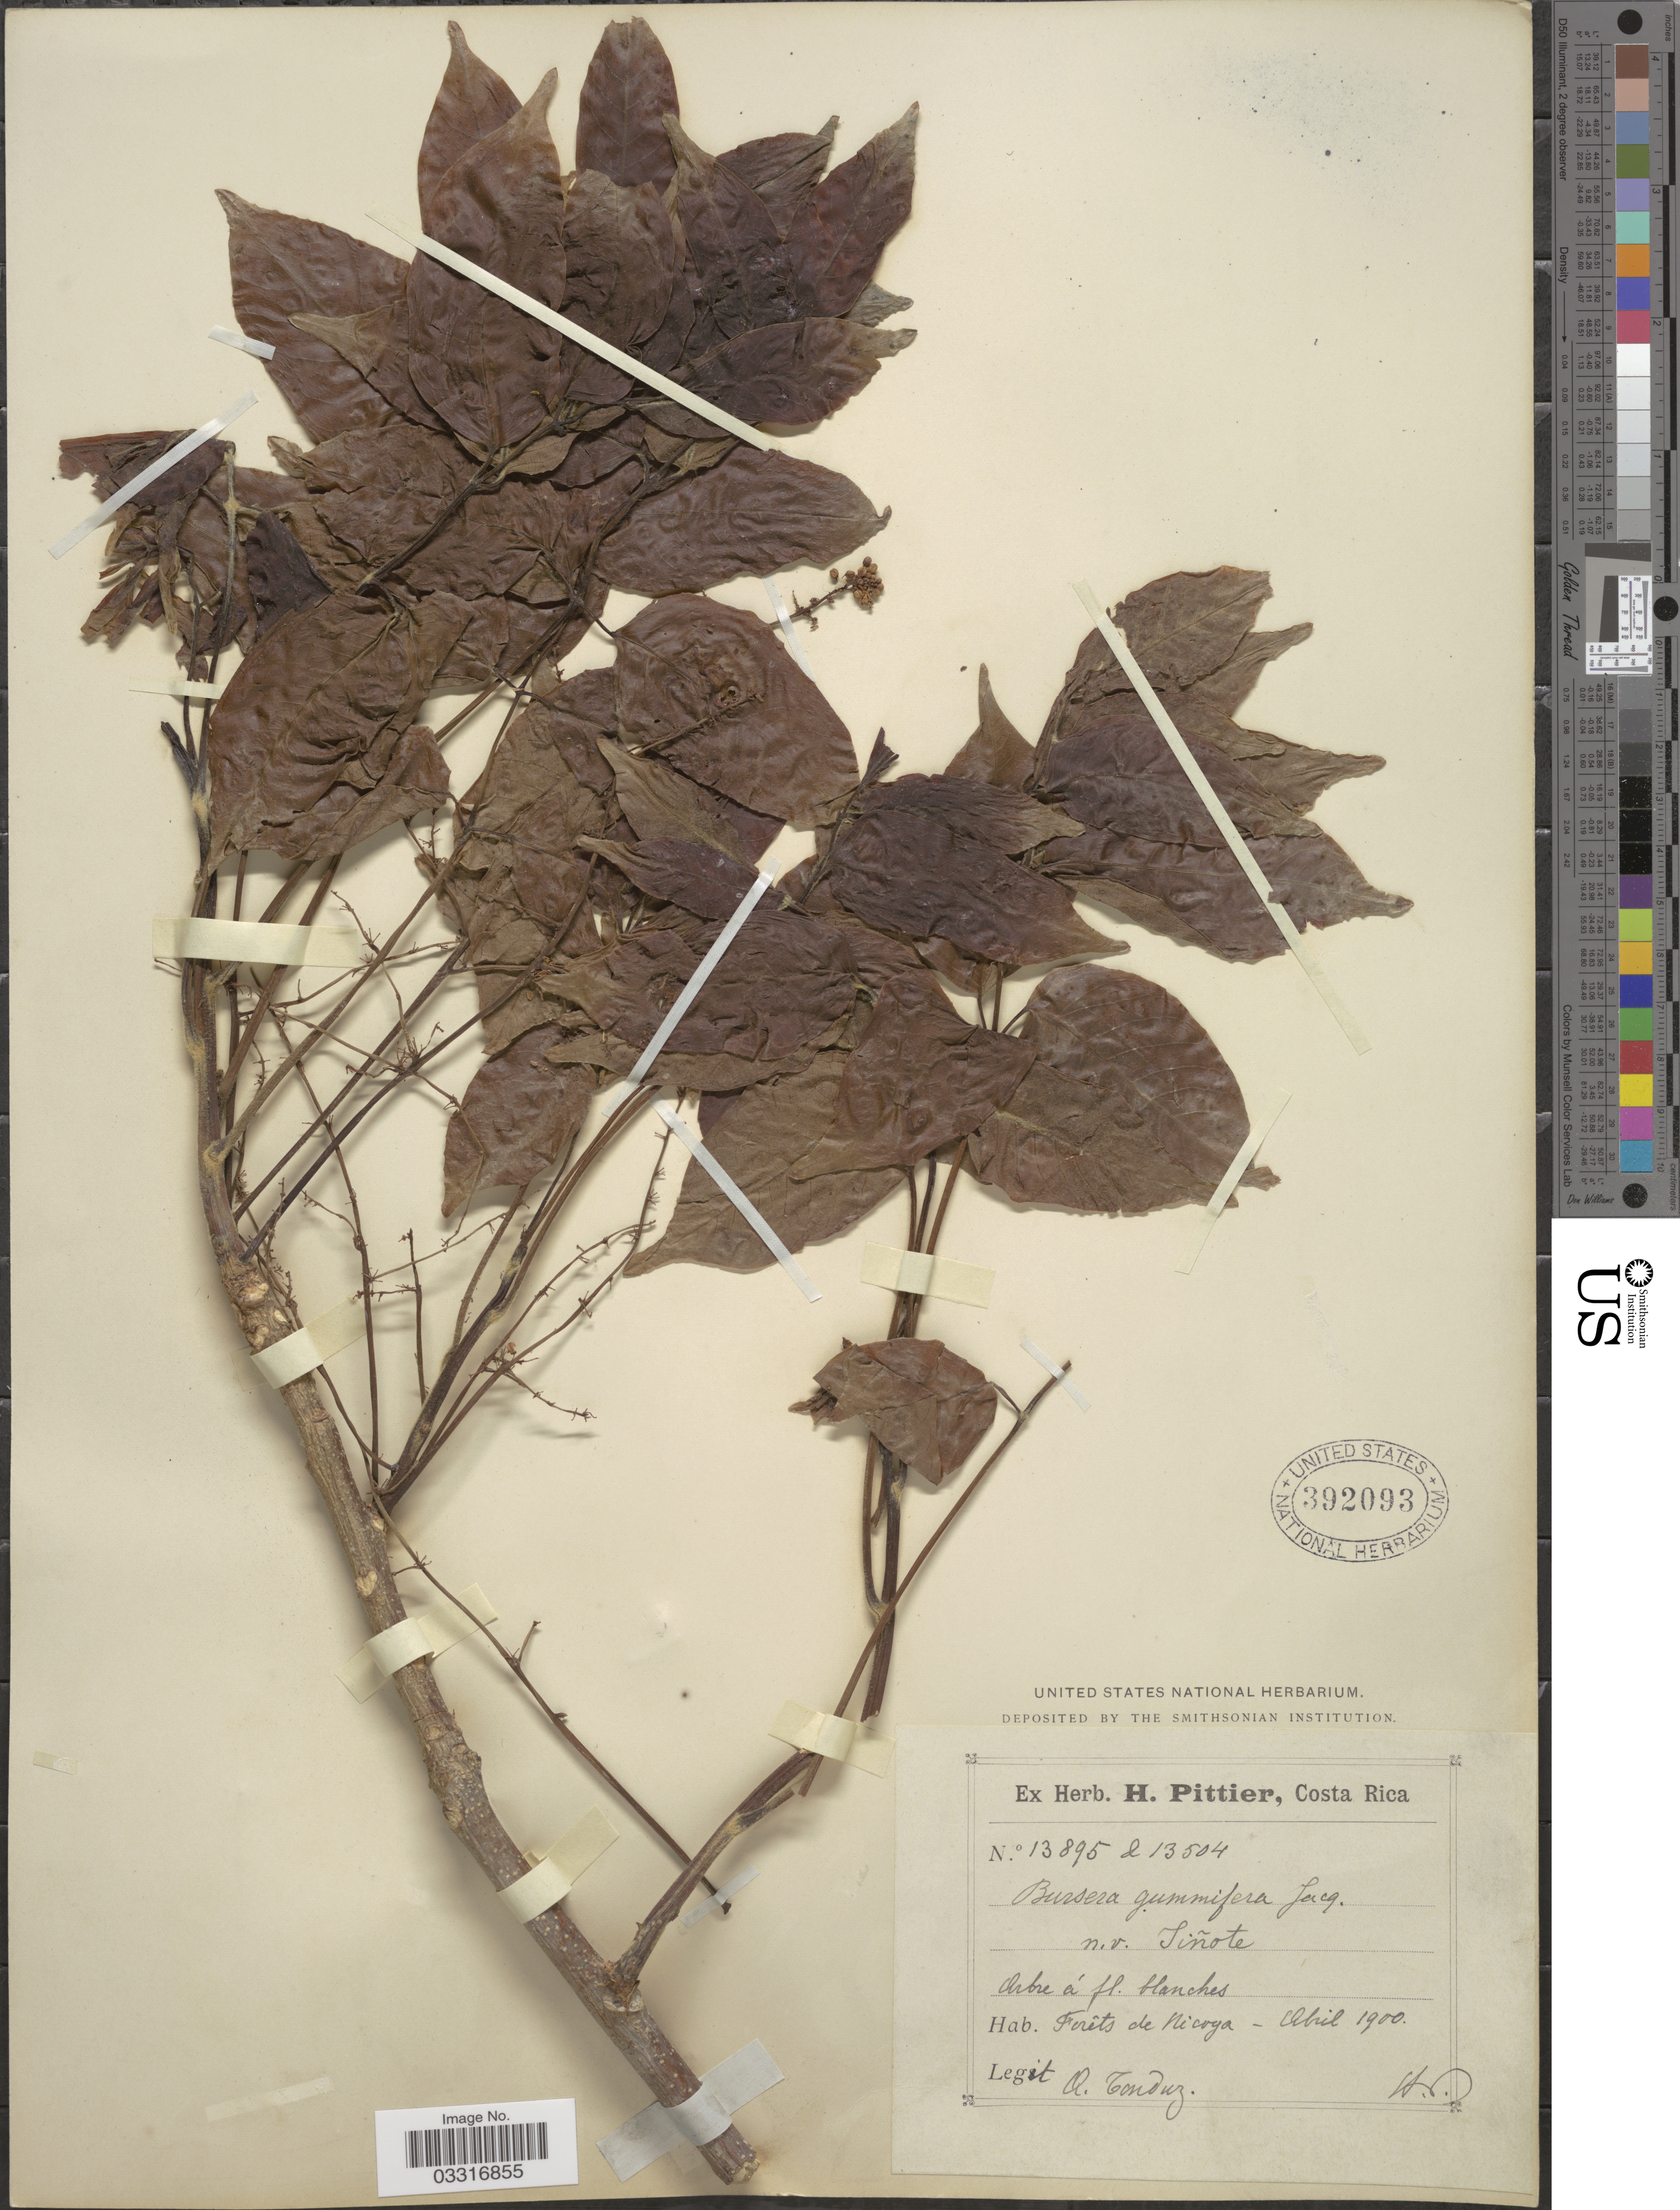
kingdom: Plantae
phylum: Tracheophyta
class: Magnoliopsida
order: Sapindales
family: Burseraceae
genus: Bursera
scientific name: Bursera simaruba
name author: (L.) Sarg.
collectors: A. Tonduz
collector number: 13895/13504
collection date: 1900-04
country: Costa Rica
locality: Forêts de Nicoya.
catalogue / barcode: US 392093